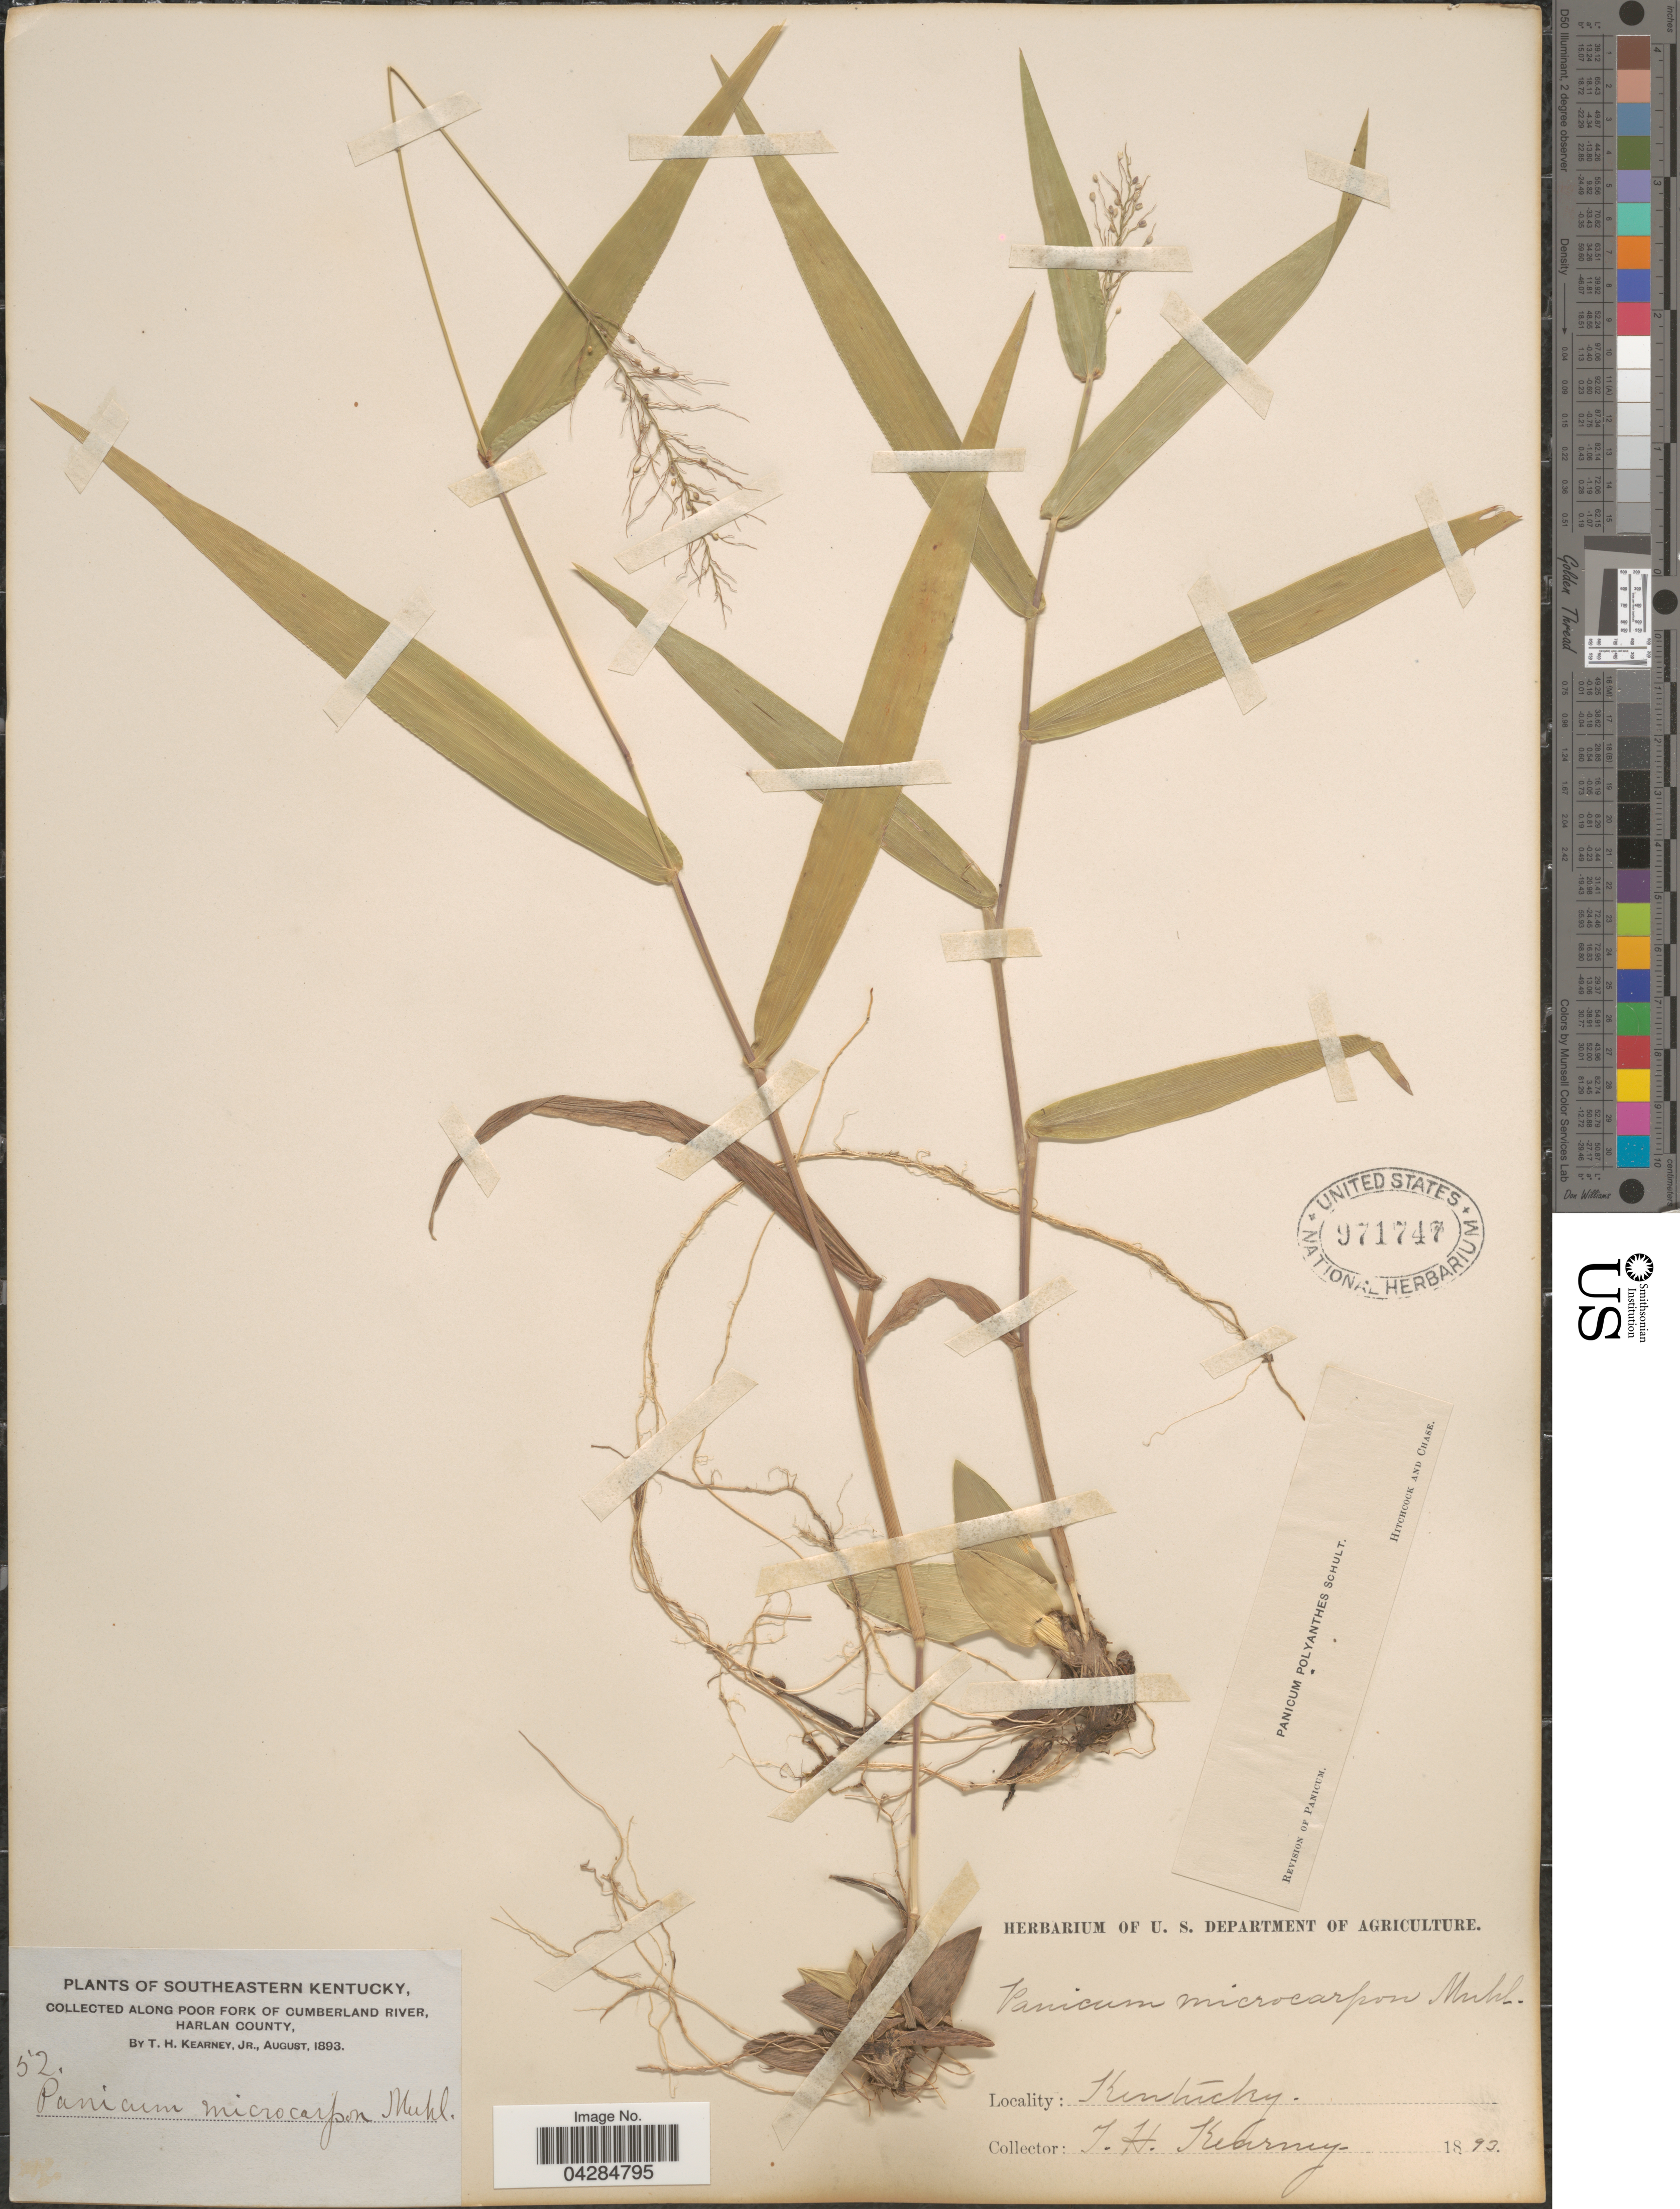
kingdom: Plantae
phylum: Tracheophyta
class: Liliopsida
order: Poales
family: Poaceae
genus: Dichanthelium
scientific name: Dichanthelium polyanthes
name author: (Schult.) Mohlenbr.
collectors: T. H. Kearney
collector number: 52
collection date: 1893-08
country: United States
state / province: Kentucky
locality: Southeastern Kentucky. Along Poor Fork of Cumberland River, Harlan County.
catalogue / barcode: US 971747